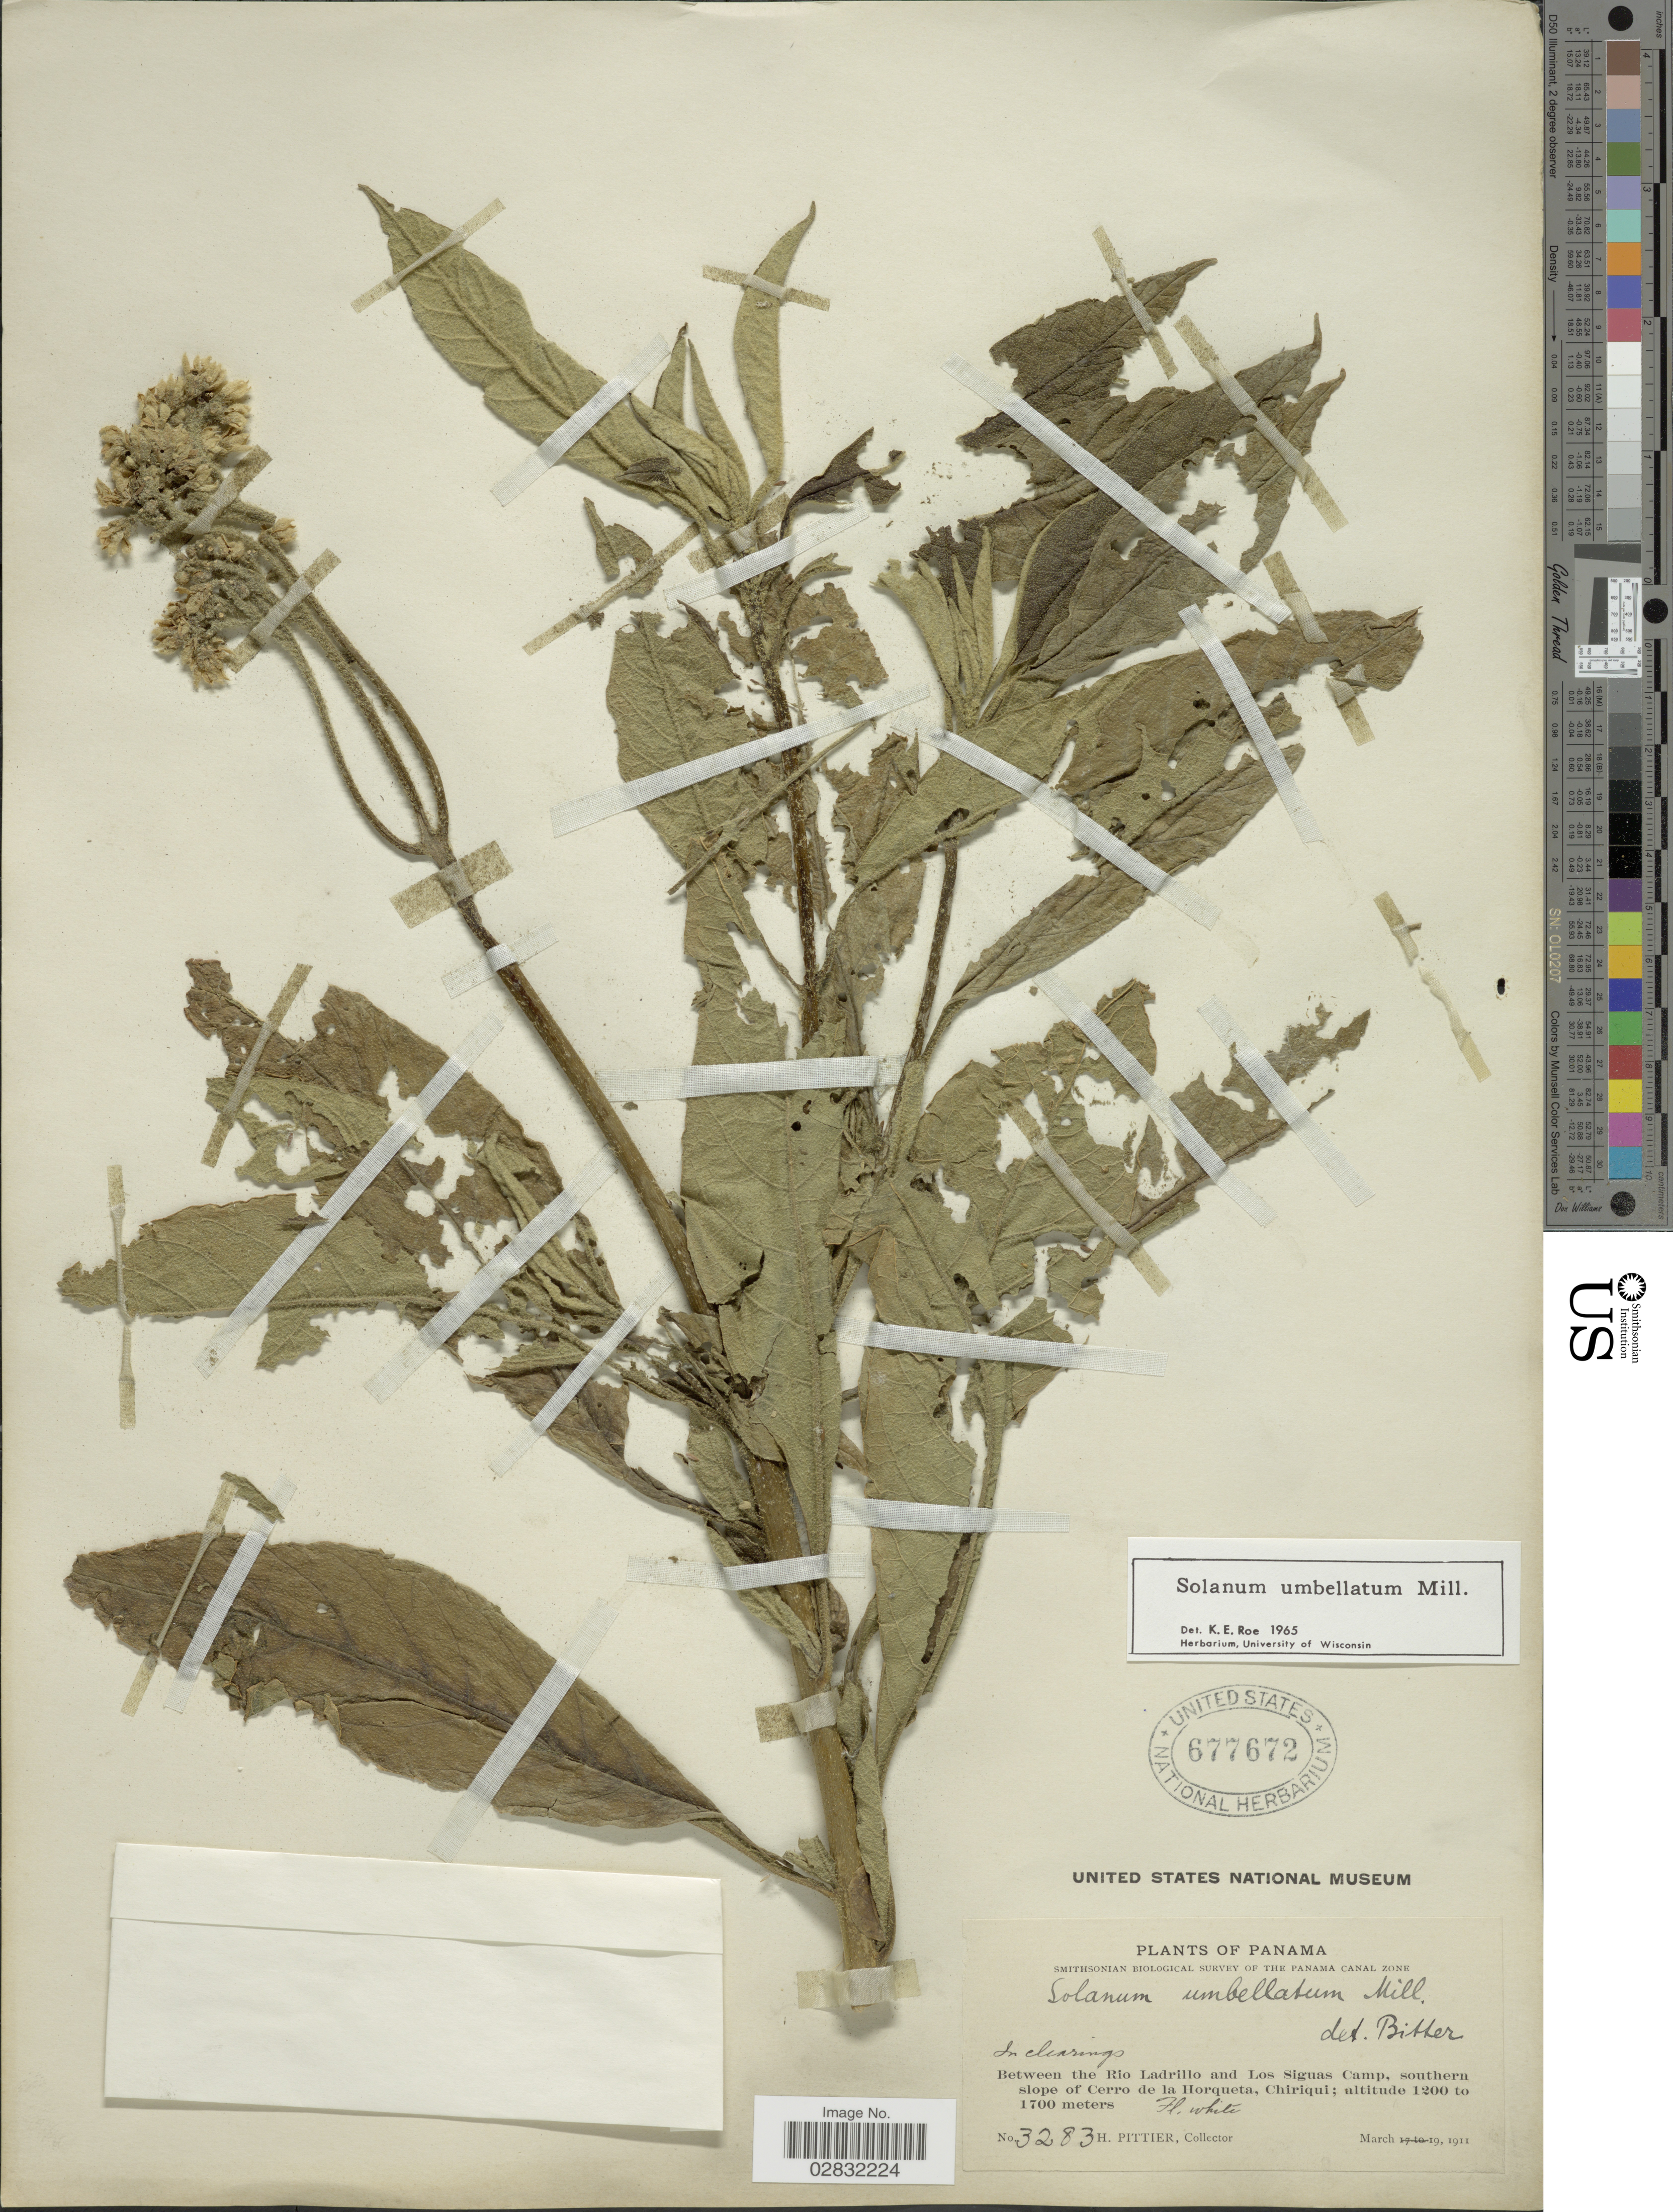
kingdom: Plantae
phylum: Tracheophyta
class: Magnoliopsida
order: Solanales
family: Solanaceae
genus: Solanum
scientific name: Solanum umbellatum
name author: Mill.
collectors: H. F. Pittier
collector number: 3283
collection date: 1911-03-19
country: Panama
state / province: Chiriqui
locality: Between the Rio Ladrillo and Los Siguas Camp, southern slope of Cerro de la Horqueta, Chiriqui.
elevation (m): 1200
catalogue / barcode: US 677672